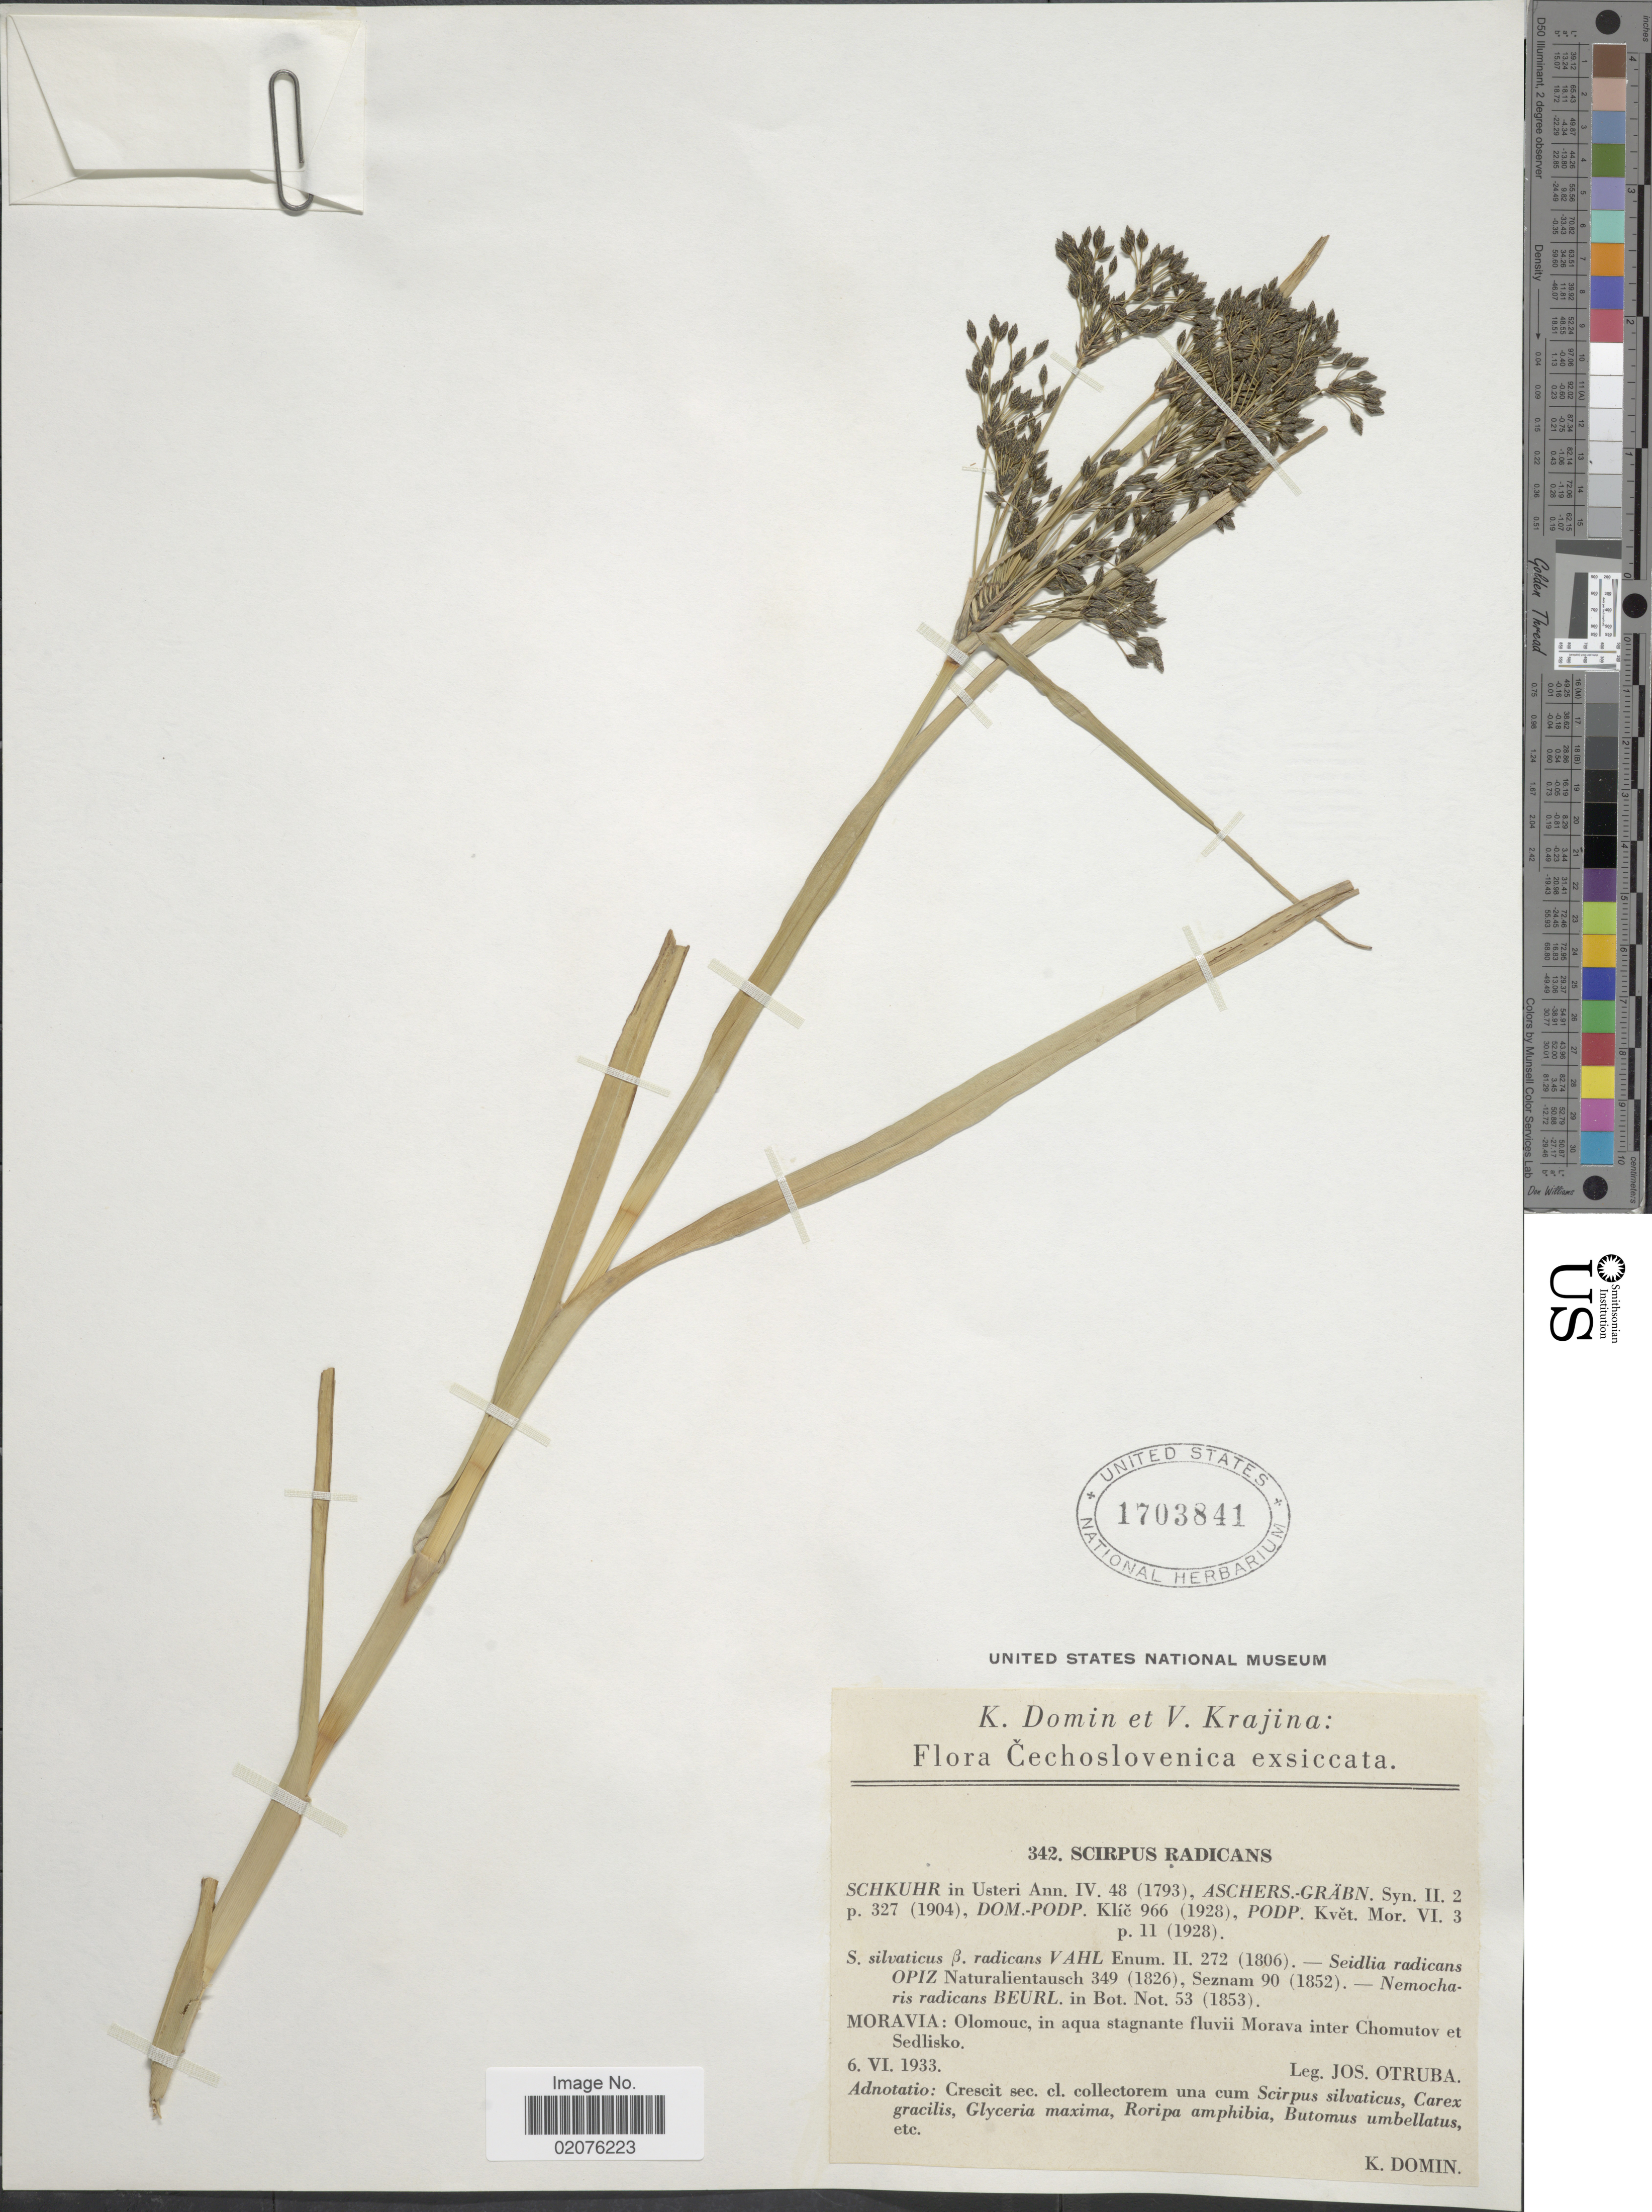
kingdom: Plantae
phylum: Tracheophyta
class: Liliopsida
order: Poales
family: Cyperaceae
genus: Scirpus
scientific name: Scirpus radicans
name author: Schkuhr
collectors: J. Otruba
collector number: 42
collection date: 1933-06-06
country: Czechia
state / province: Olomouc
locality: Moravia: in aqua stagnante fluvii Morava iner Chomutov et Sedlisko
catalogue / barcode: US 1703841